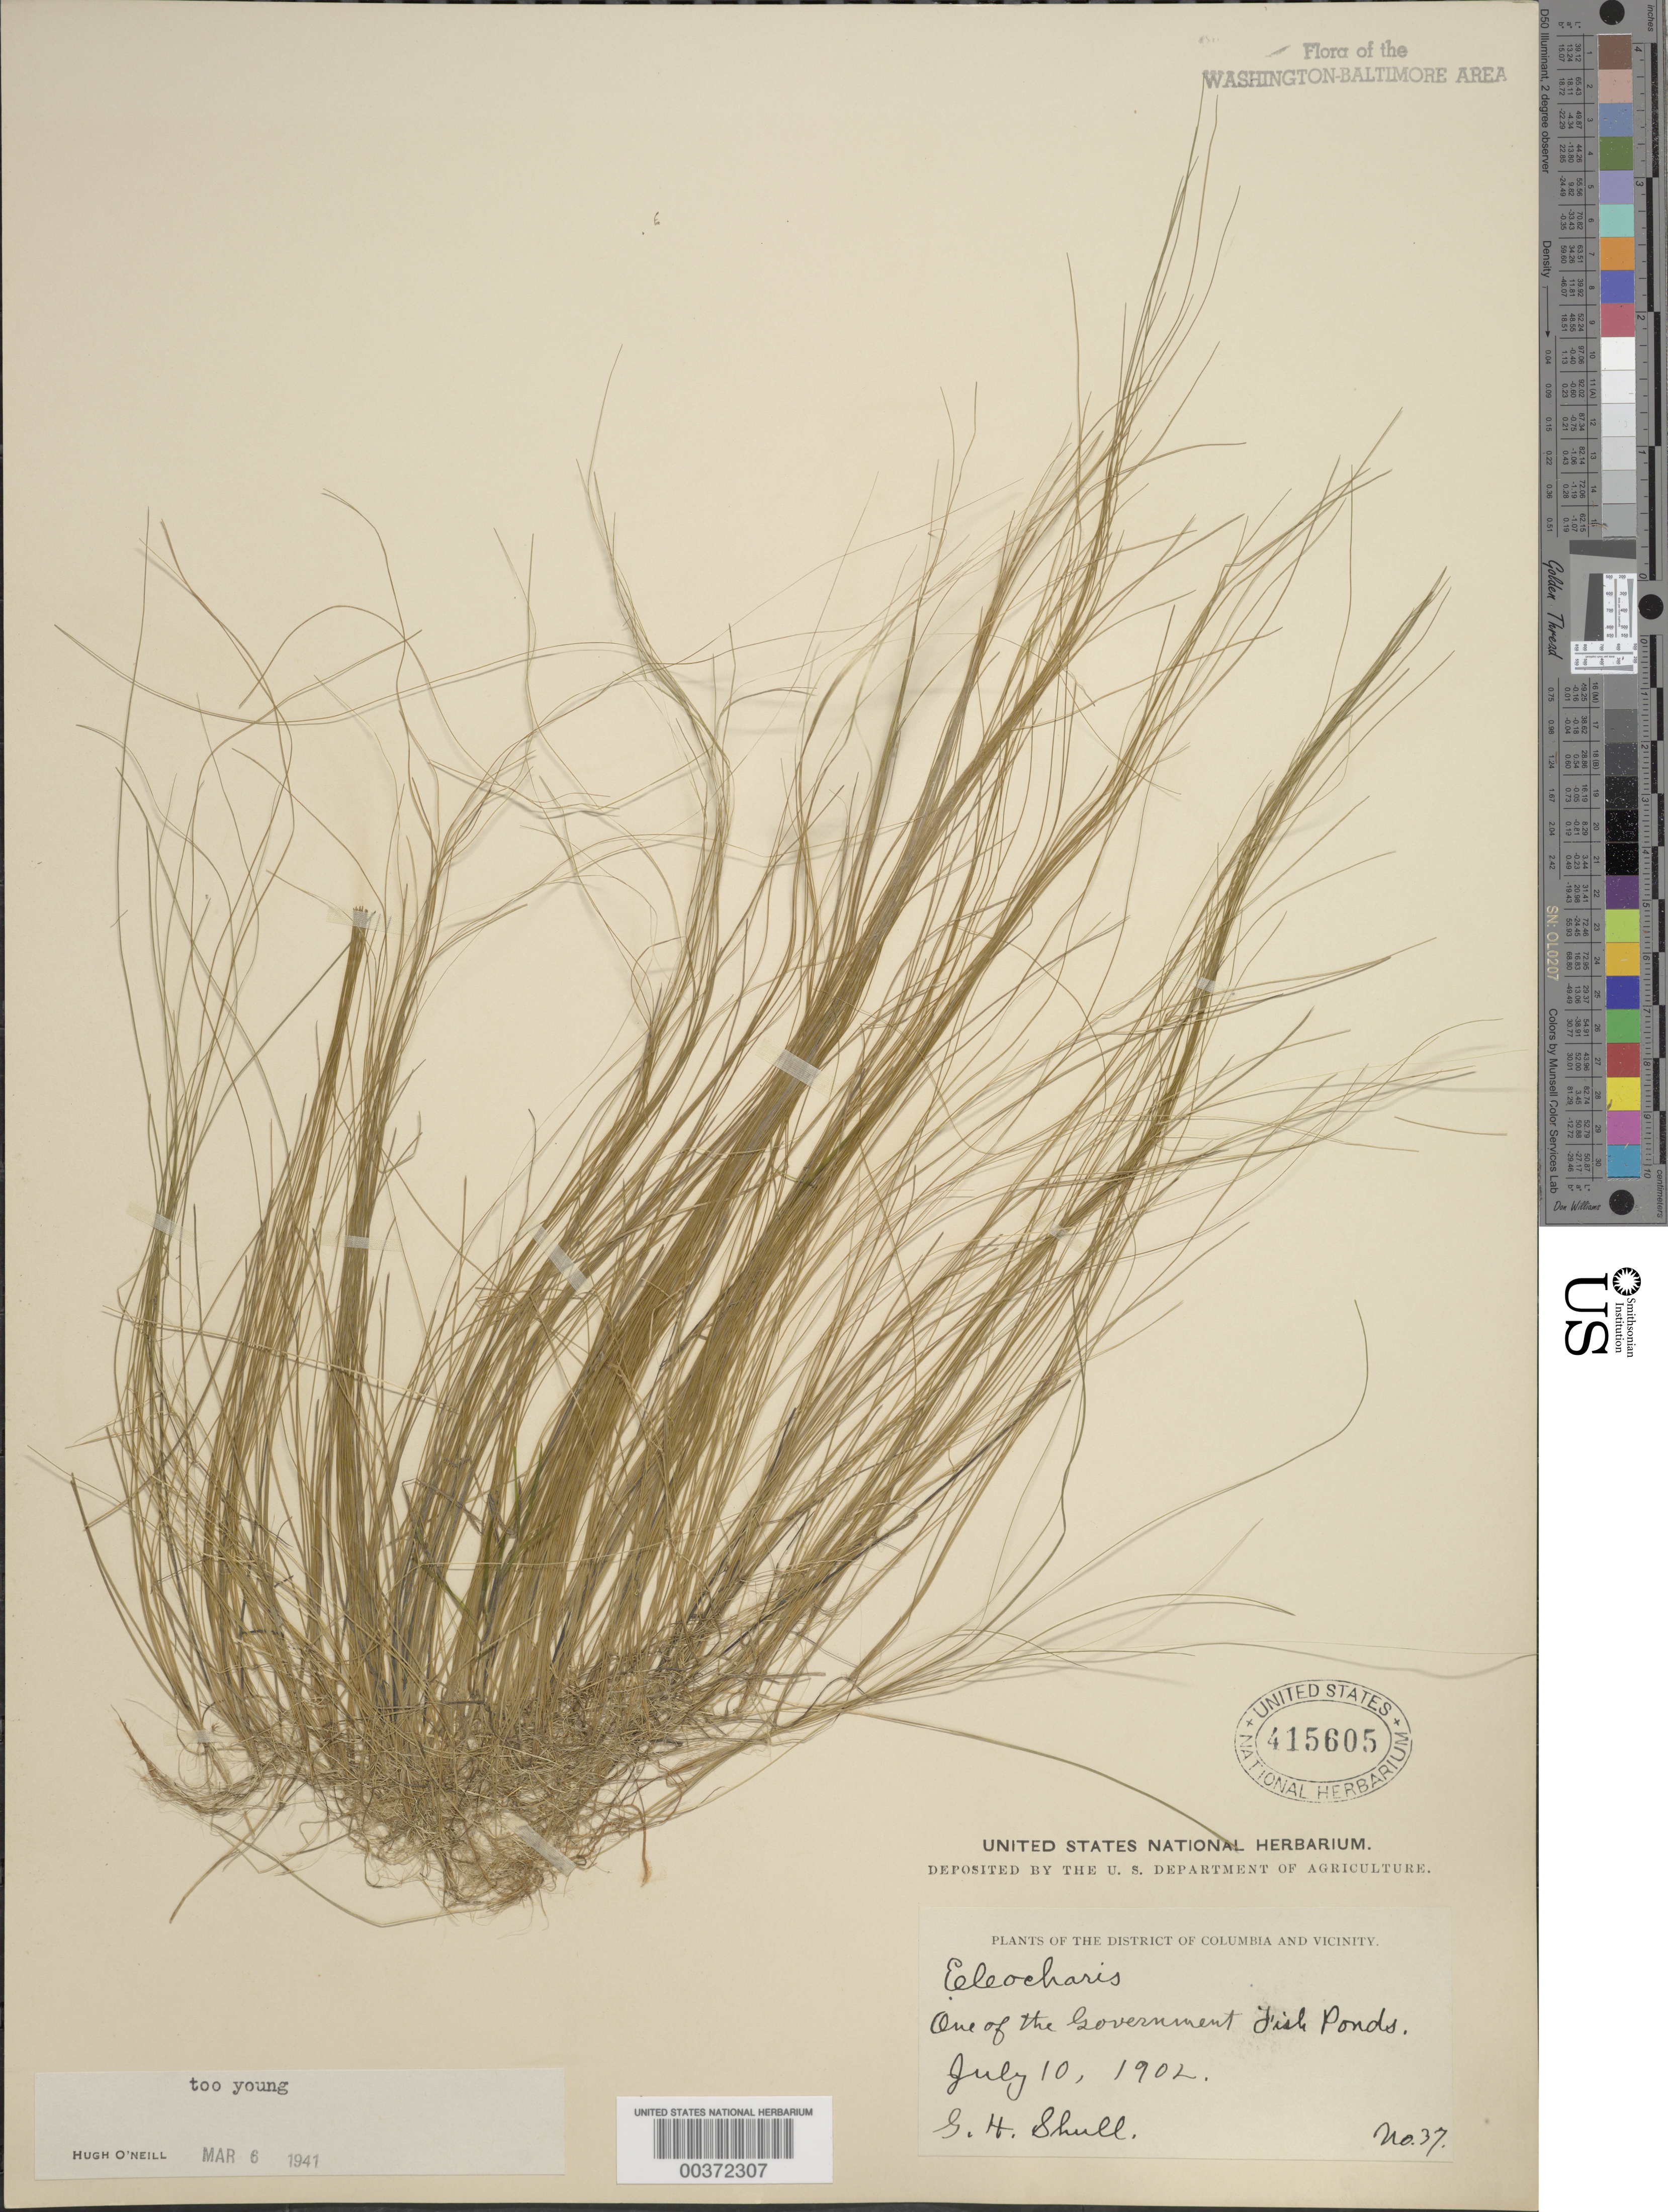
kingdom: Plantae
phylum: Tracheophyta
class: Liliopsida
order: Poales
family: Cyperaceae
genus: Eleocharis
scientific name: Eleocharis acicularis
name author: (L.) Roem. & Schult.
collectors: G. H. Shull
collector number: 37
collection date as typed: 10 Jul 1902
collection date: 1902-07-10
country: United States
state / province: District of Columbia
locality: Government Fish Ponds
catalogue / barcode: US 415605